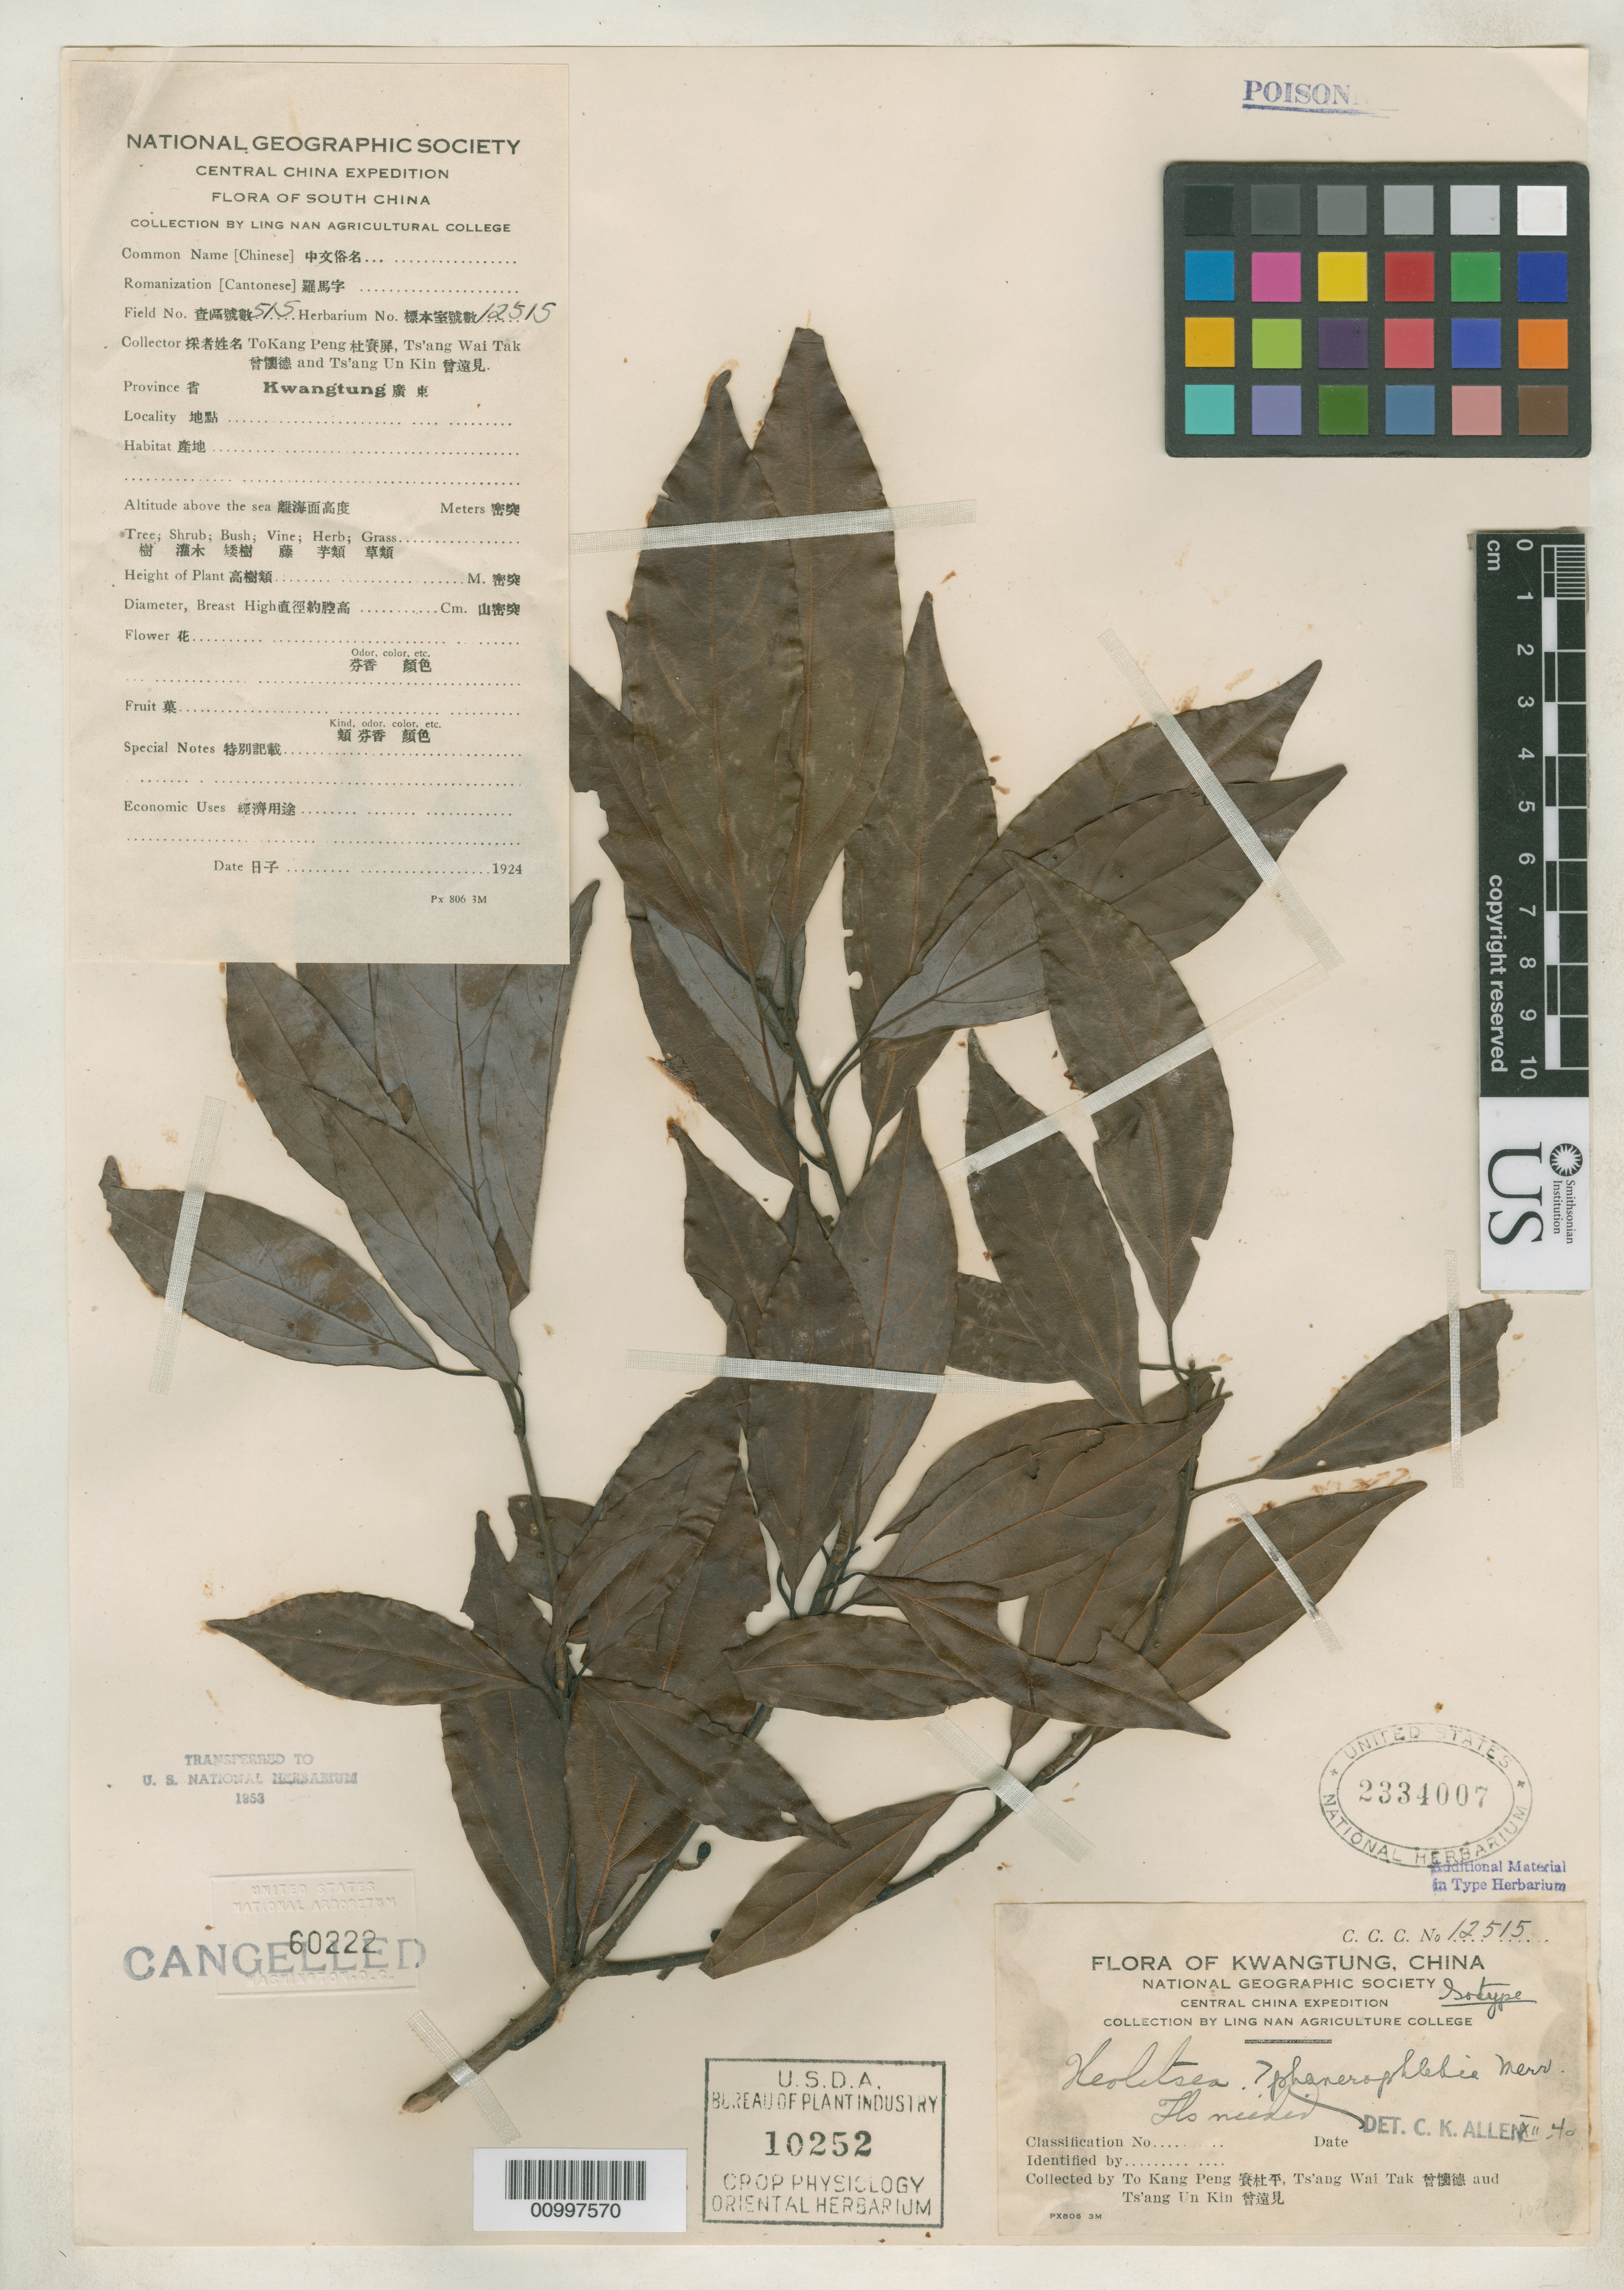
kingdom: Plantae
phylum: Tracheophyta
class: Magnoliopsida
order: Laurales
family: Lauraceae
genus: Neolitsea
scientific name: Neolitsea phanerophlebia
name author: Merr.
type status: Isotype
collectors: Kang Peng To, W. T. Tsang & U. K. Tsang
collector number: C.C.C. 12515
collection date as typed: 1924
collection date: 1924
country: China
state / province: Guangdong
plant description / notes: Specimen ex herb. United States National Arboretum; transferred to U.S. National Herbarium, 1953. (NA accession number 10252)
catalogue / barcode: US 2334007